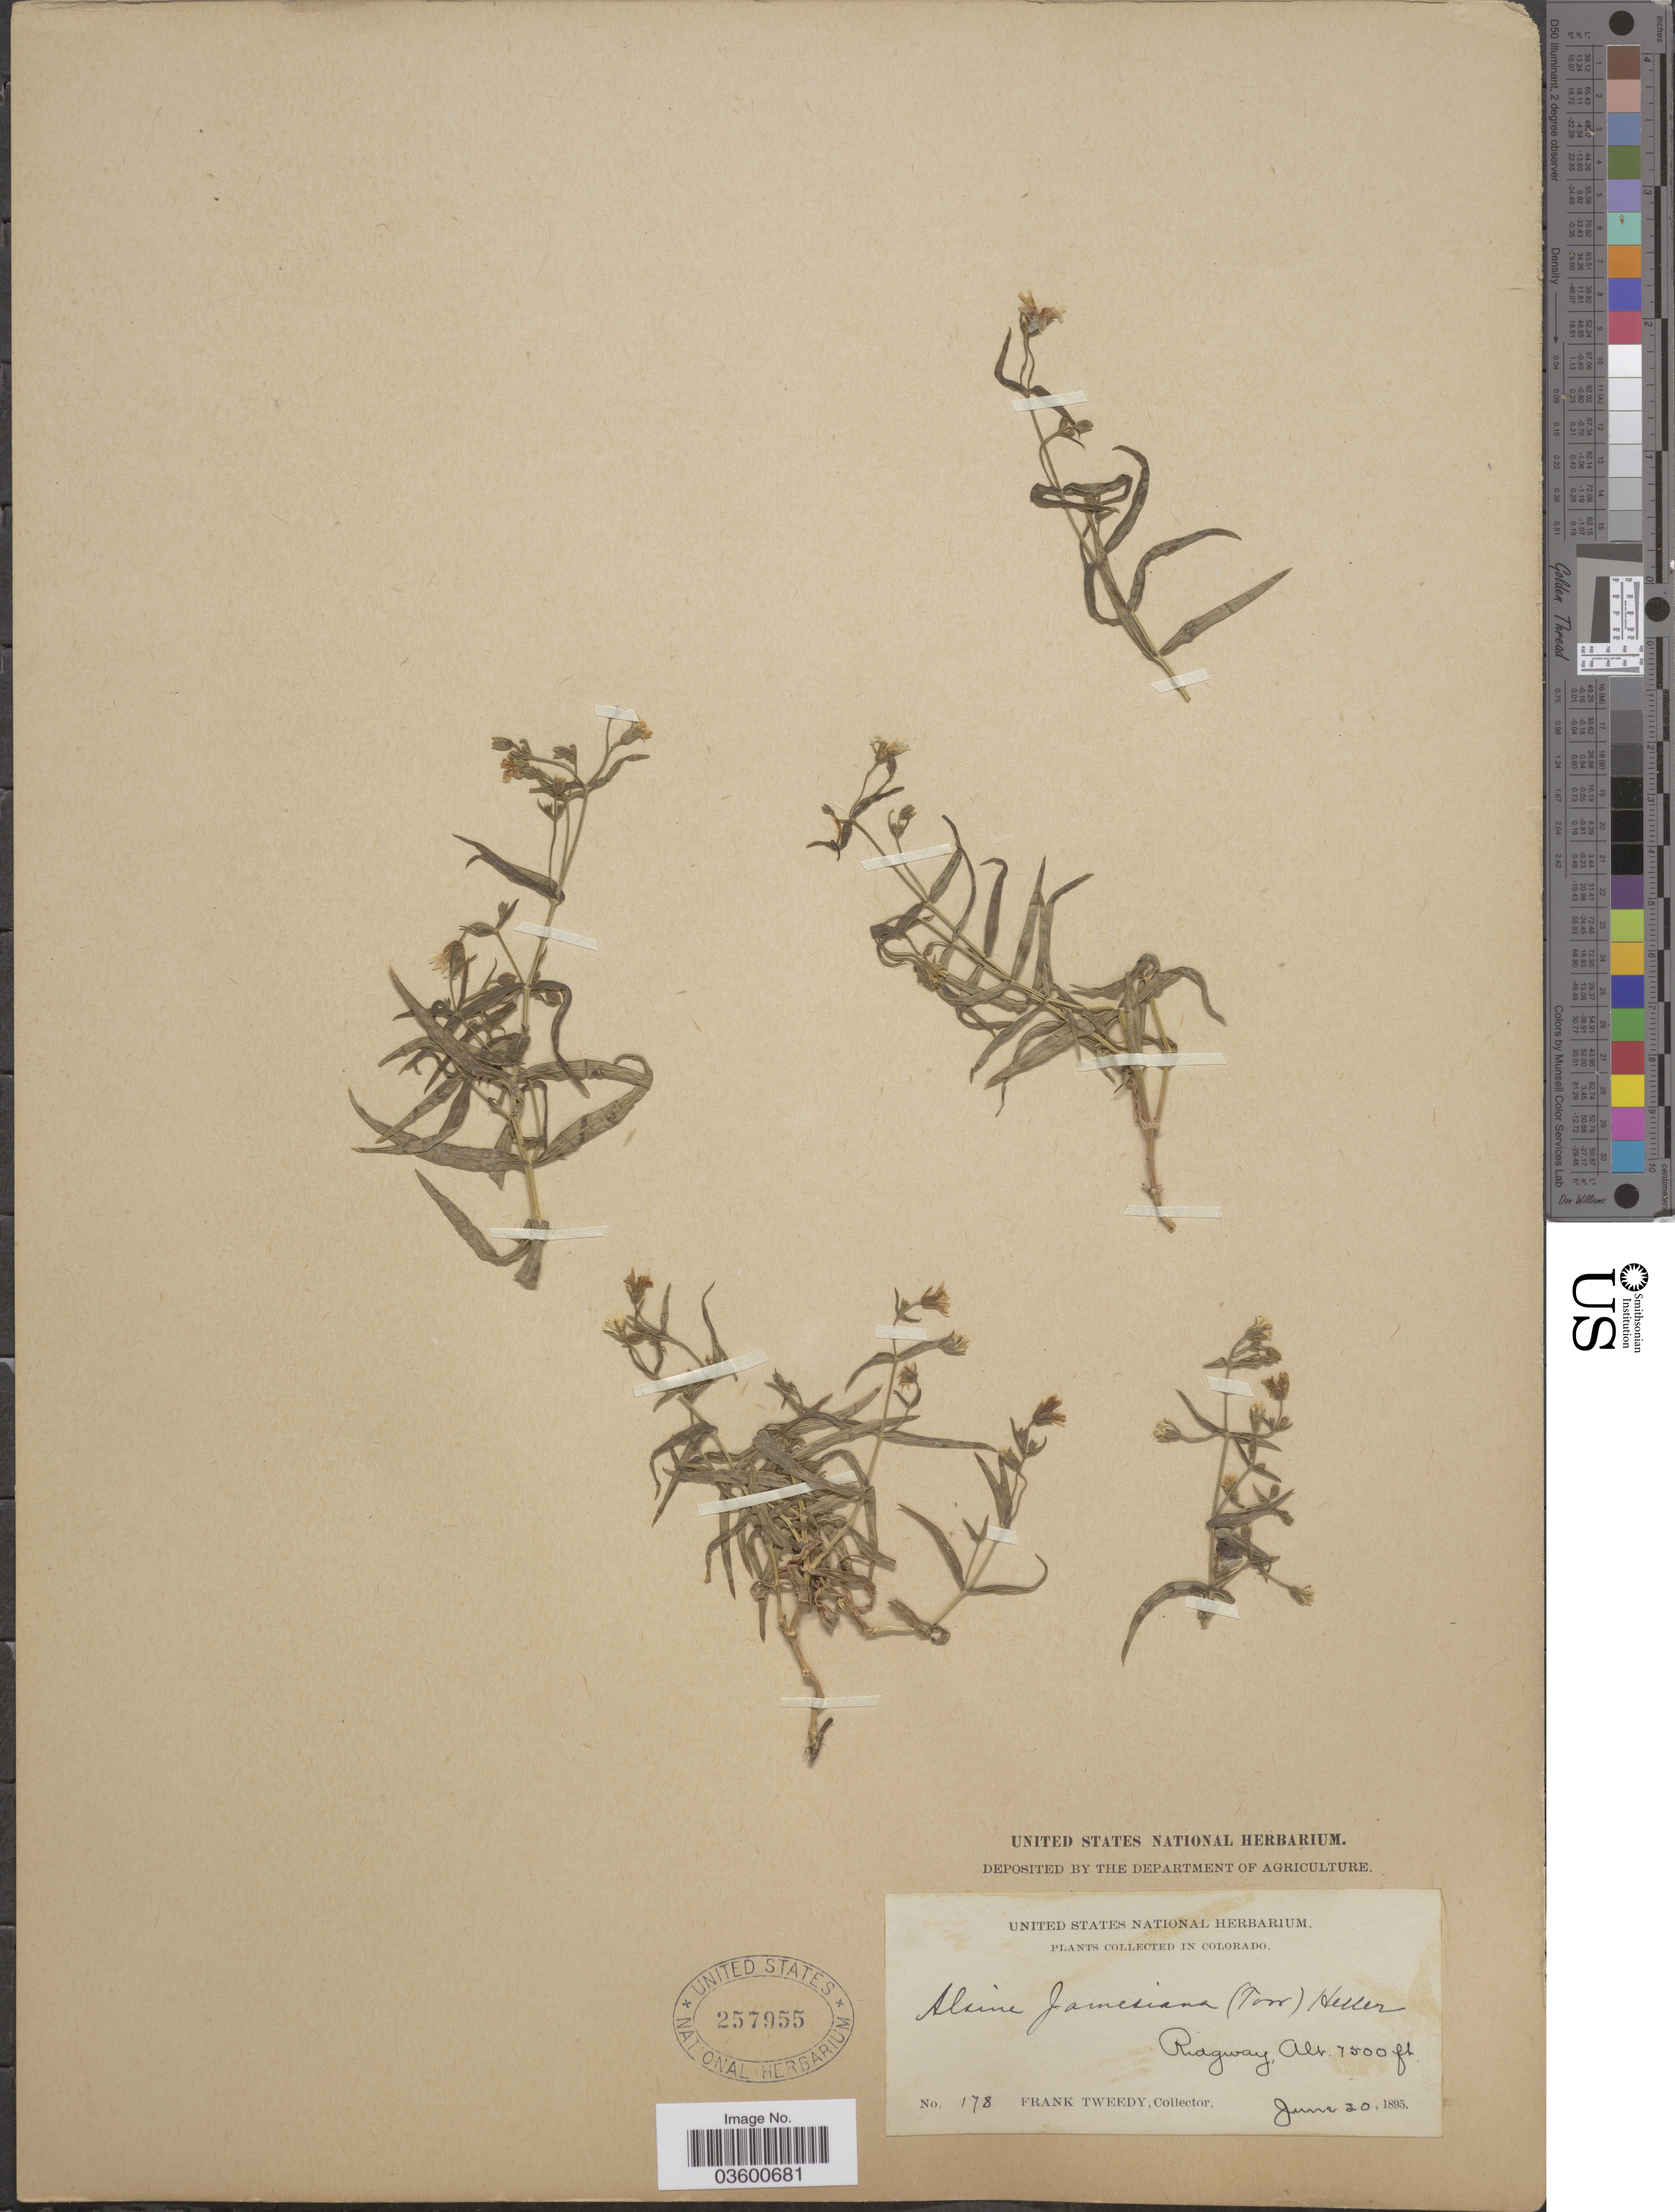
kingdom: Plantae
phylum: Tracheophyta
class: Magnoliopsida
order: Caryophyllales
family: Caryophyllaceae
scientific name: Torreyostellaria jamesiana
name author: (Torr.) Gang Yao et al.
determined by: Strong, M. T., (US), Smithsonian Institution - National Museum of Natural History (UNITED STATES)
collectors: F. Tweedy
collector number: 178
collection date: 1895-06-20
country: United States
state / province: Colorado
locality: Ridgway.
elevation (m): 2286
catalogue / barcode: US 257955